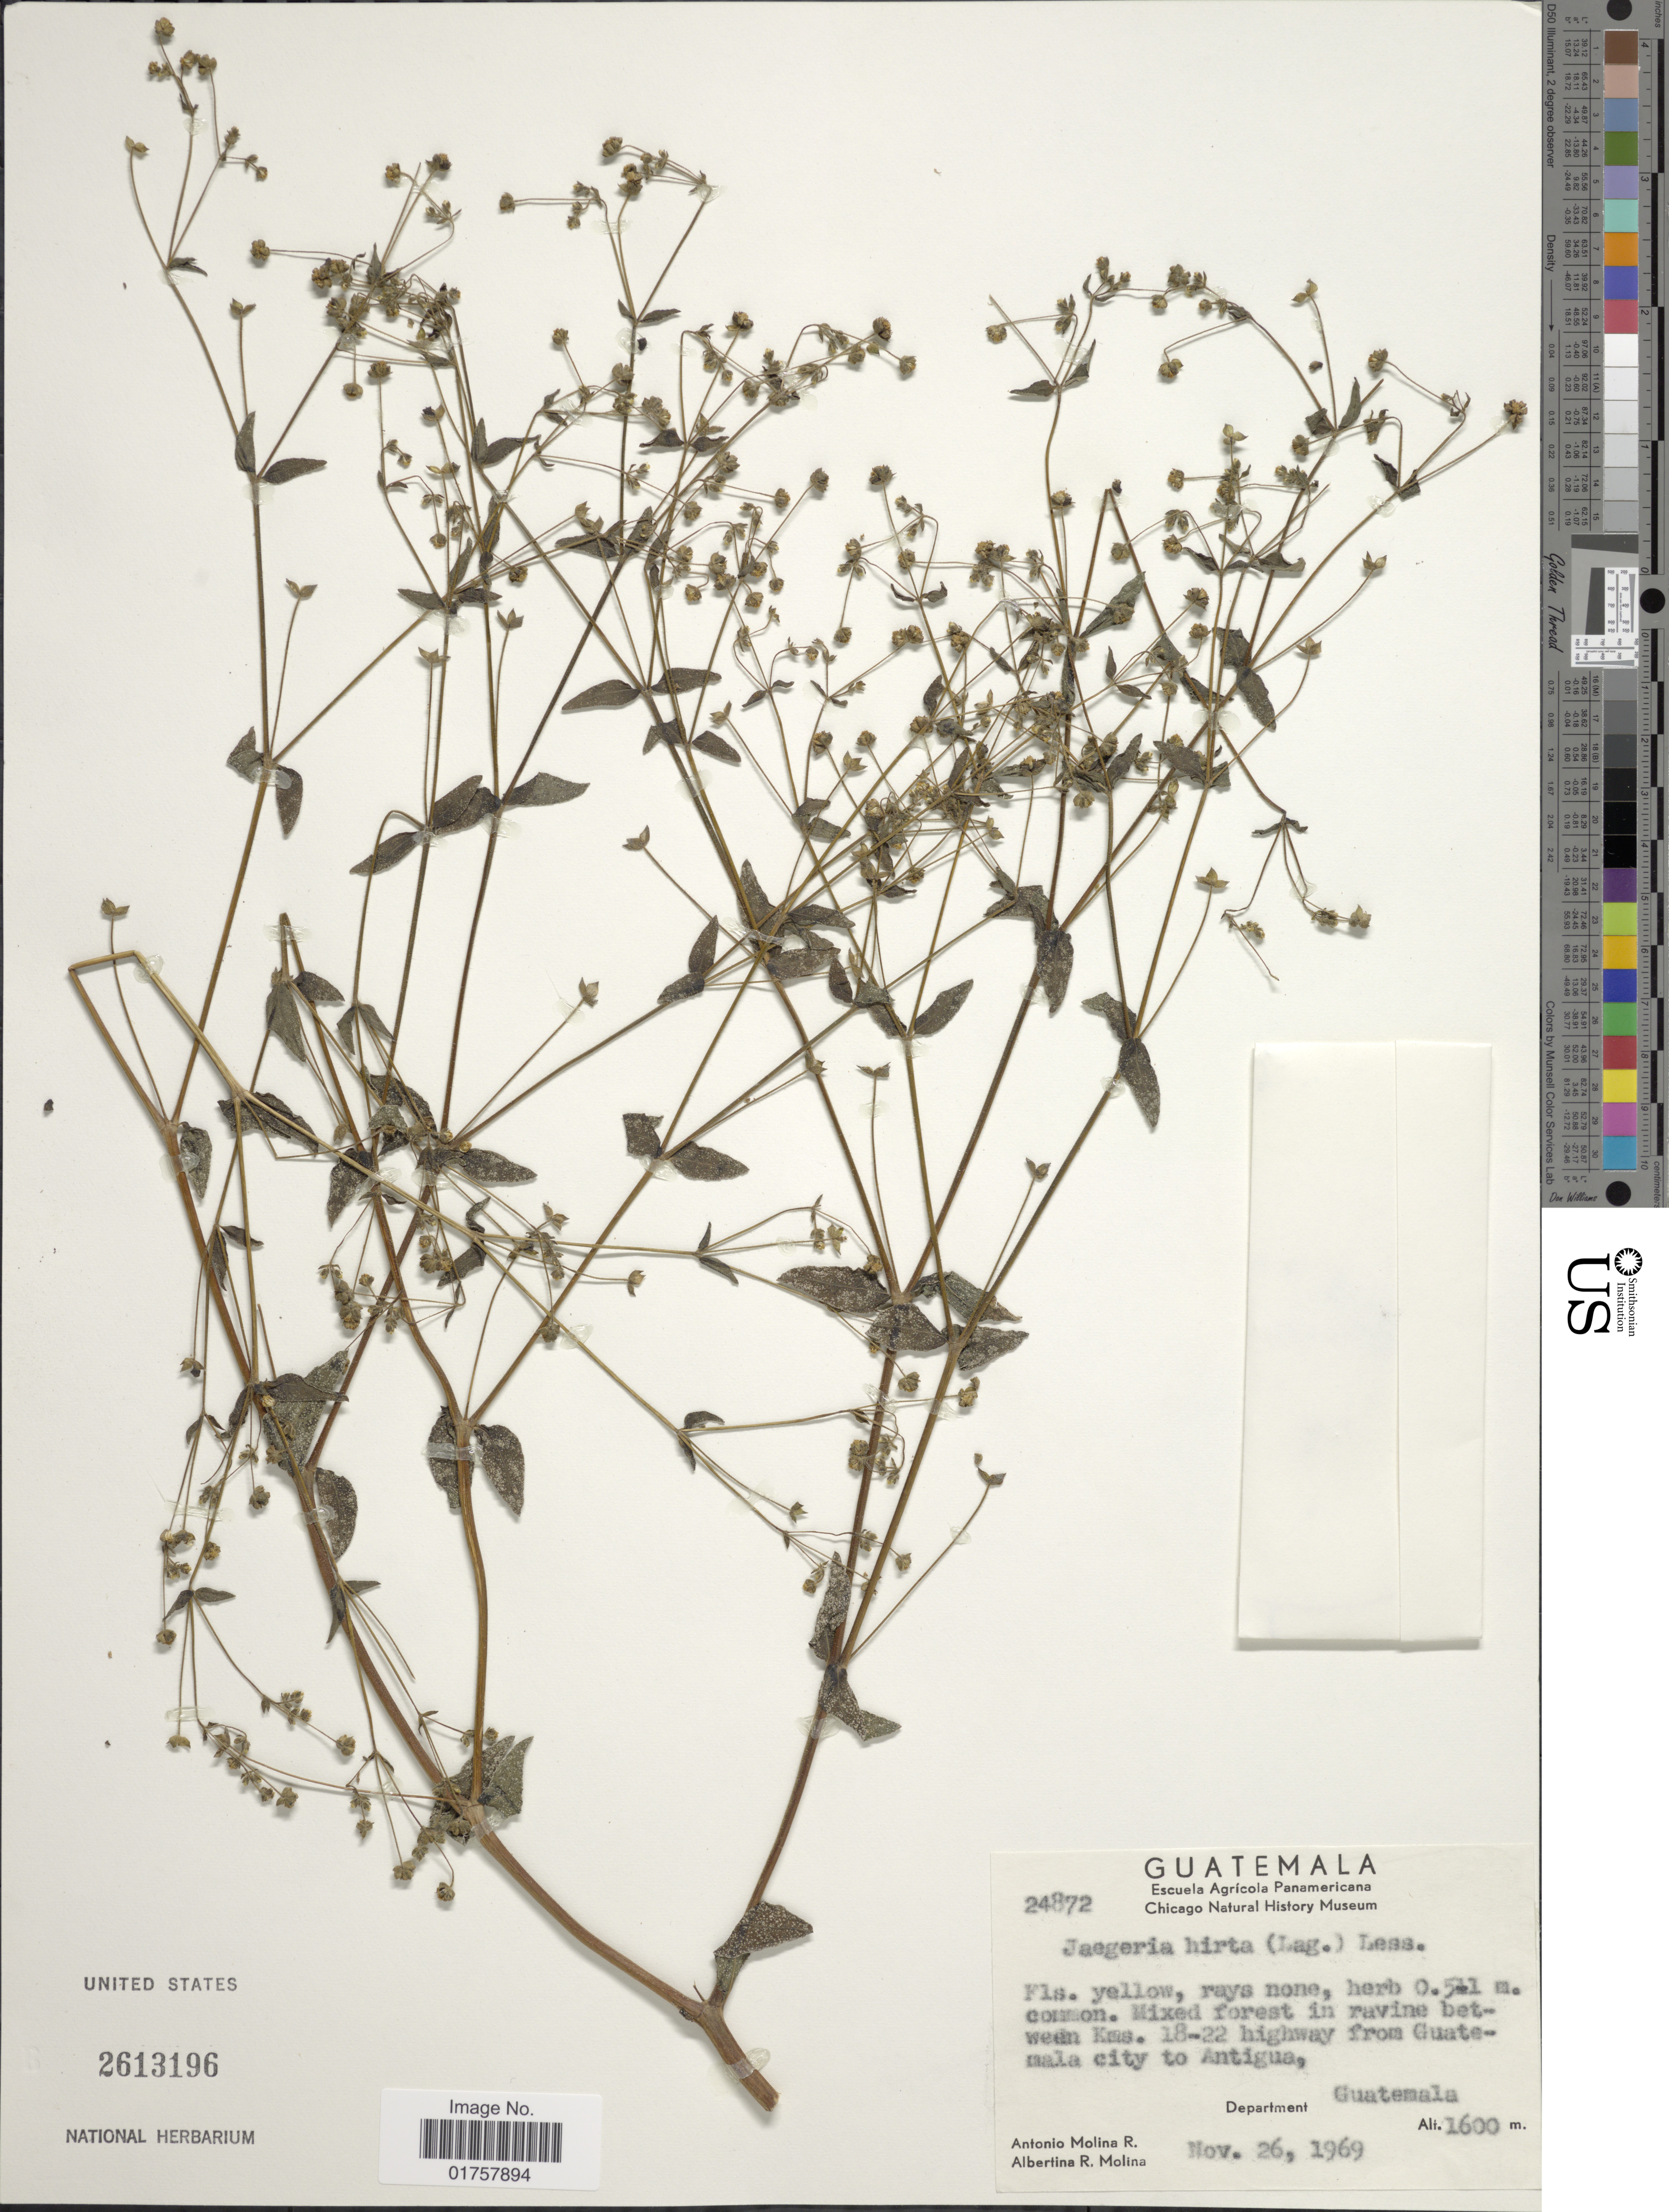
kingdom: Plantae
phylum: Tracheophyta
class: Magnoliopsida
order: Asterales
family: Asteraceae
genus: Jaegeria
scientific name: Jaegeria hirta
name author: (Lag.) Less.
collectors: A. Molina R. & A. R. Molina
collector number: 24872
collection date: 1969-11-26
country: Guatemala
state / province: Guatemala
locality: Mixed forest in ravine between Kms. 18-22 highway from Guatemala city to Antigua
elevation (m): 1600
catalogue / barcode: US 2613196